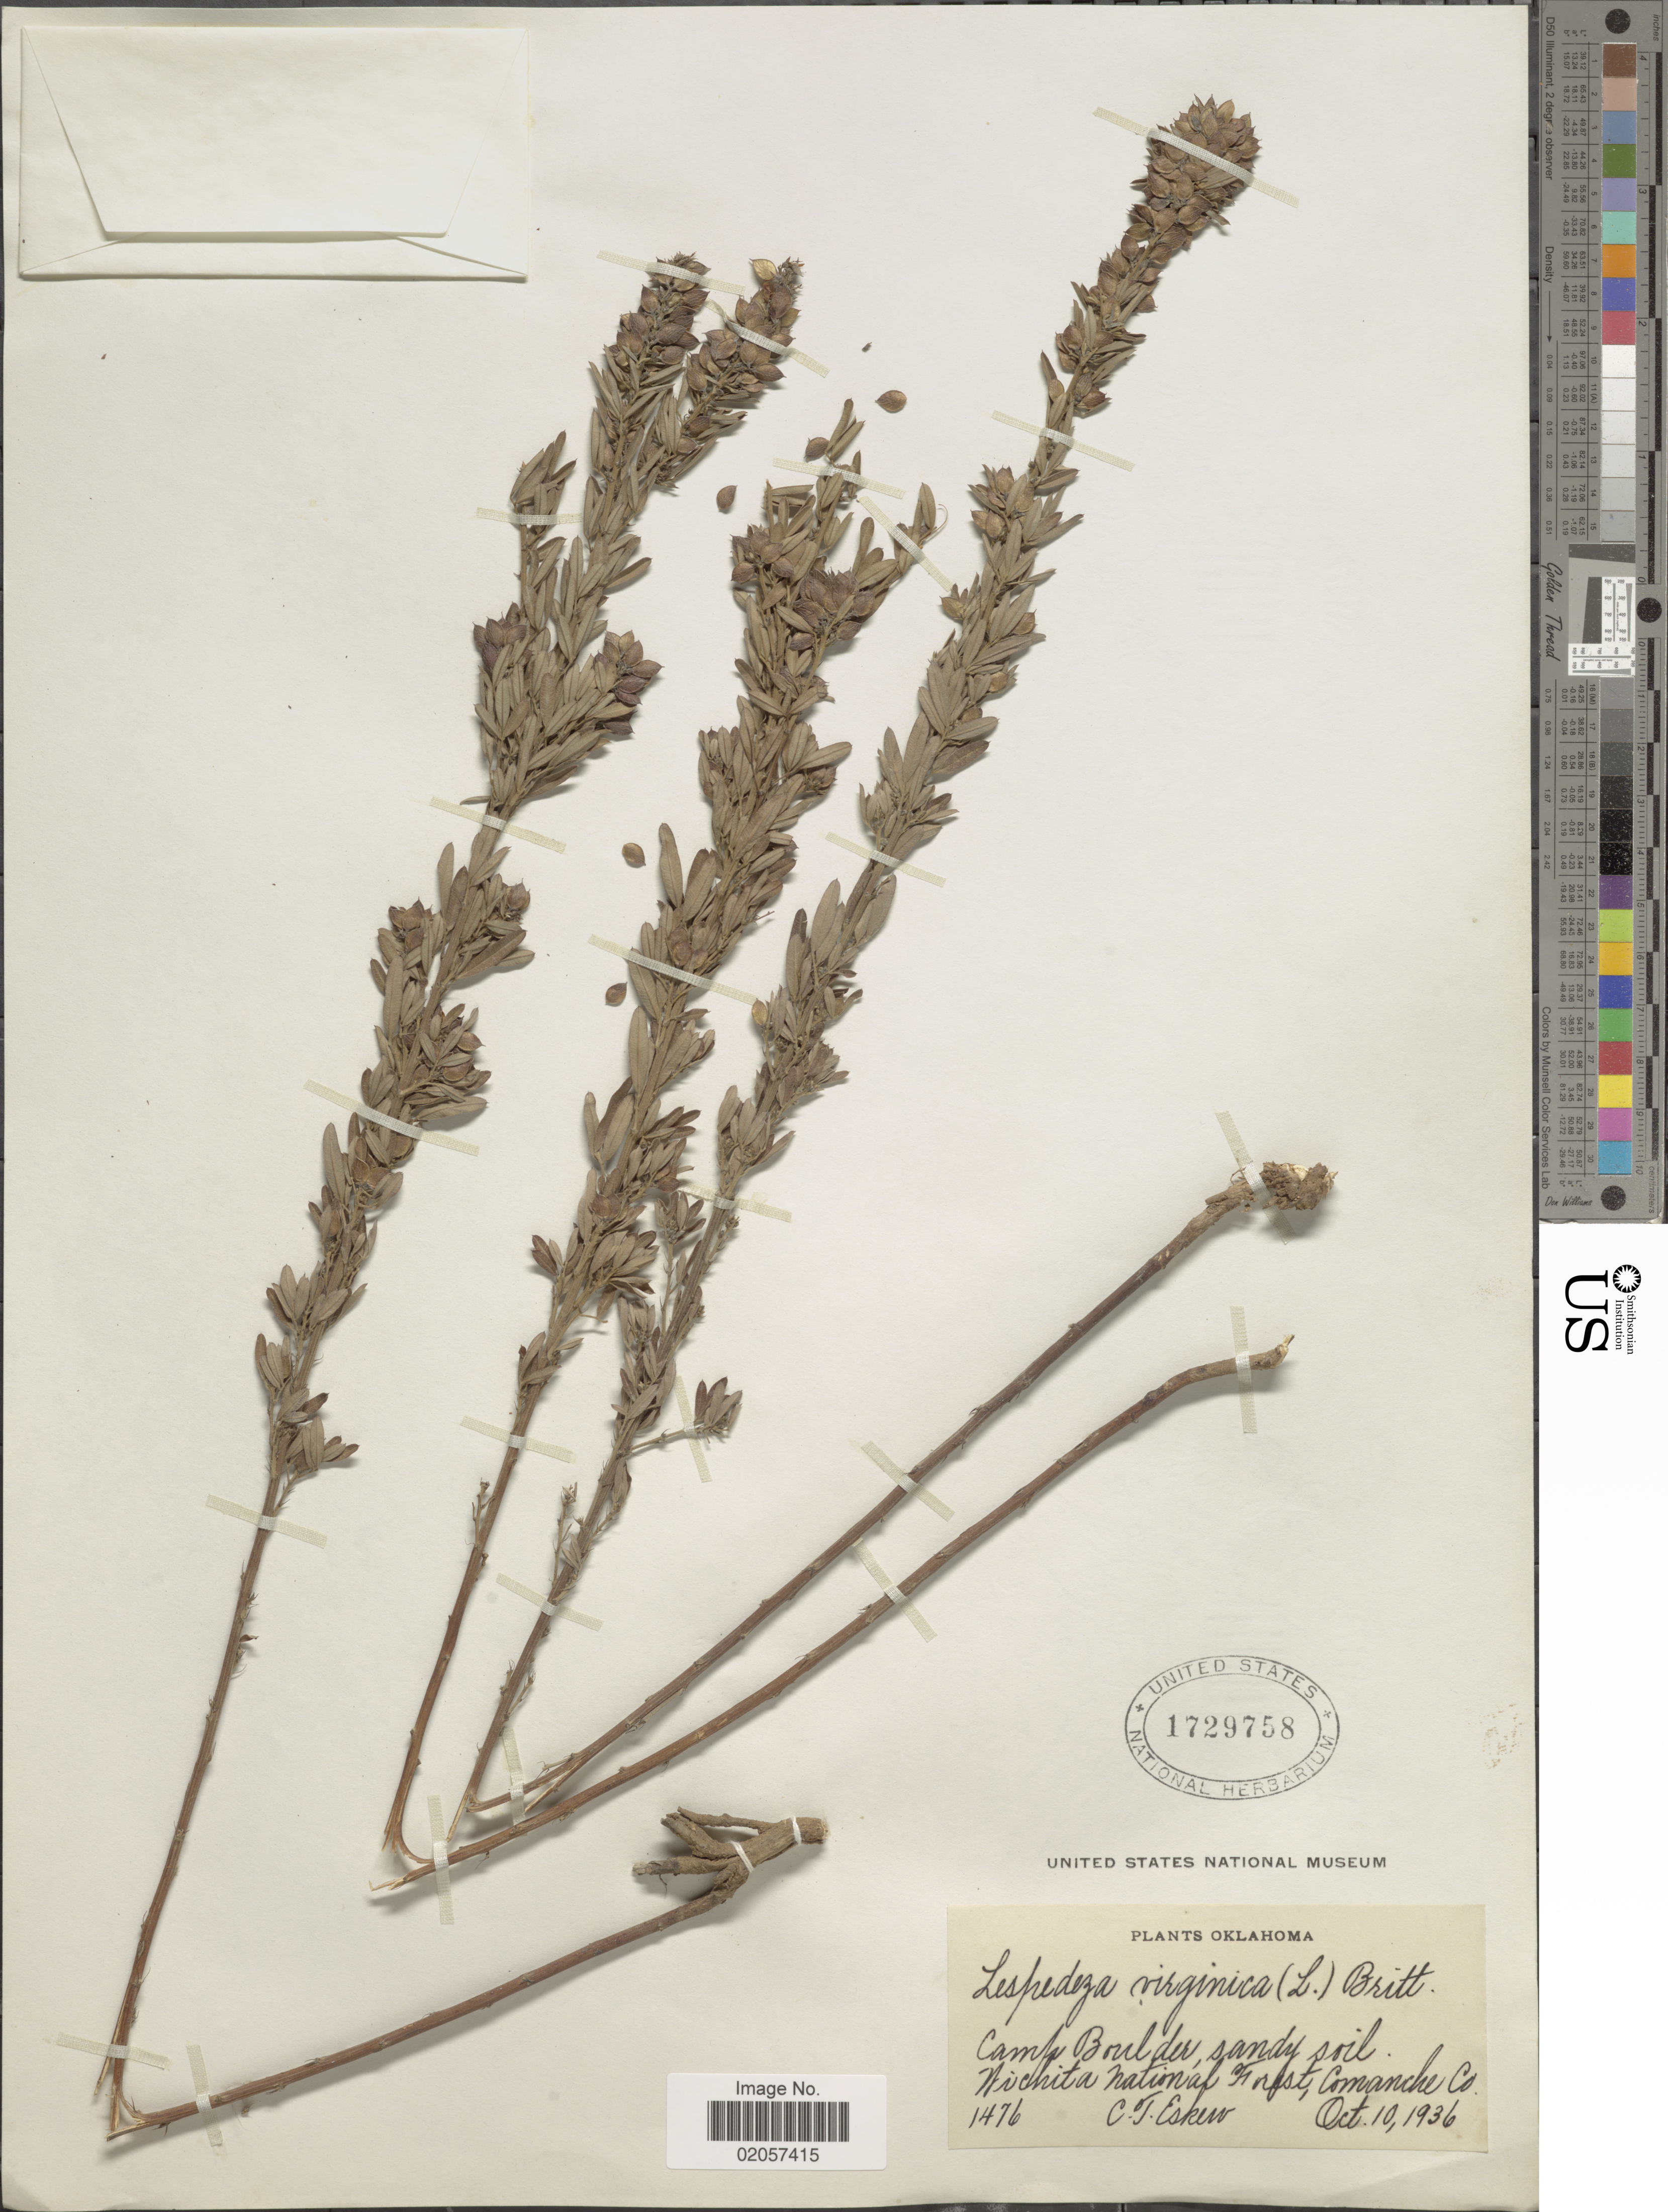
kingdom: Plantae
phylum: Tracheophyta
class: Magnoliopsida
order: Fabales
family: Fabaceae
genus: Lespedeza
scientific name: Lespedeza virginica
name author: (L.) Britton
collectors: C. Eskew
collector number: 1476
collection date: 1936-10-10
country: United States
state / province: Oklahoma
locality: Oklahoma, Camp Boulder, sandy soil. Nichita national Forest, Comanche Co.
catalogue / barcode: US 1729758